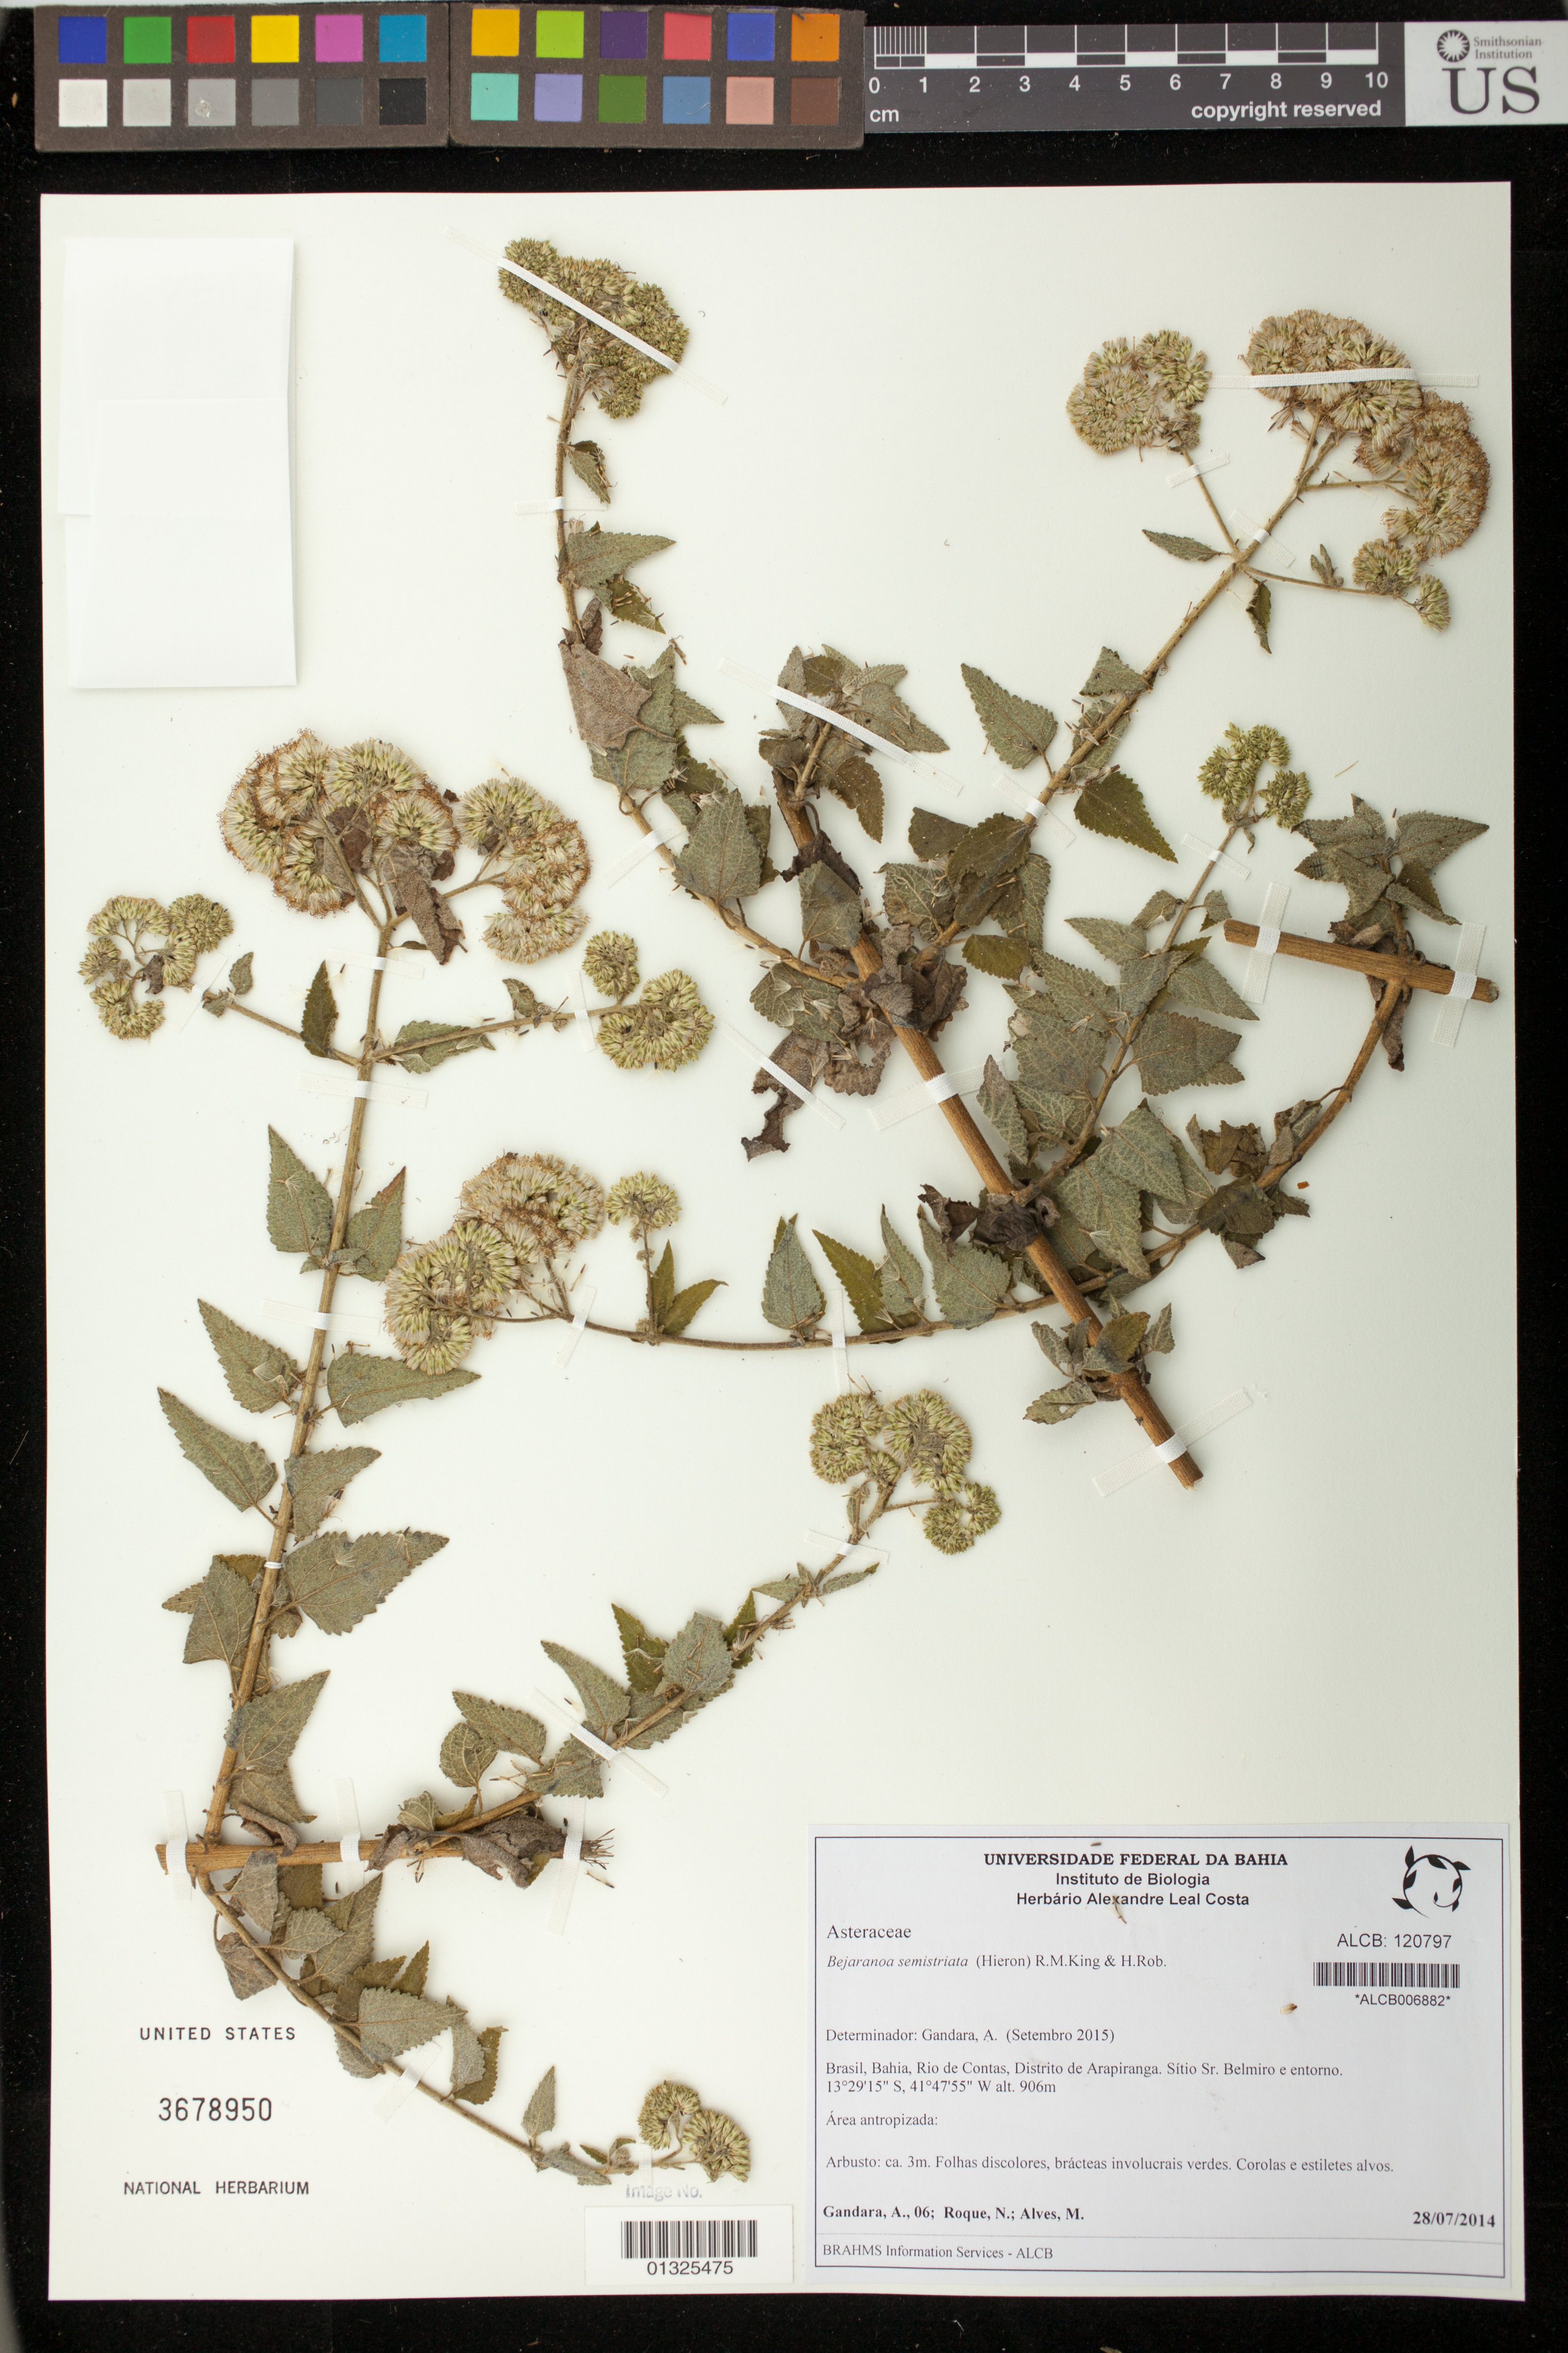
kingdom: Plantae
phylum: Tracheophyta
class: Magnoliopsida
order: Asterales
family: Asteraceae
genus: Bejaranoa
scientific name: Bejaranoa semistriata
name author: (Baker) R.M. King & H. Rob.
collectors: A. Gándara, N. Roque & M. Alves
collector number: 6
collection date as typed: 28 July 2014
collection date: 2014-07-28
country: Brazil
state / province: Bahia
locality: Rio de Contas, Distrito de Arapiranga, Trilhas a partir do Sitio Seco, Sitio Sr. Belmiro e entorno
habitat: Area antropizado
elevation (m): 906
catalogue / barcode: US 3678950